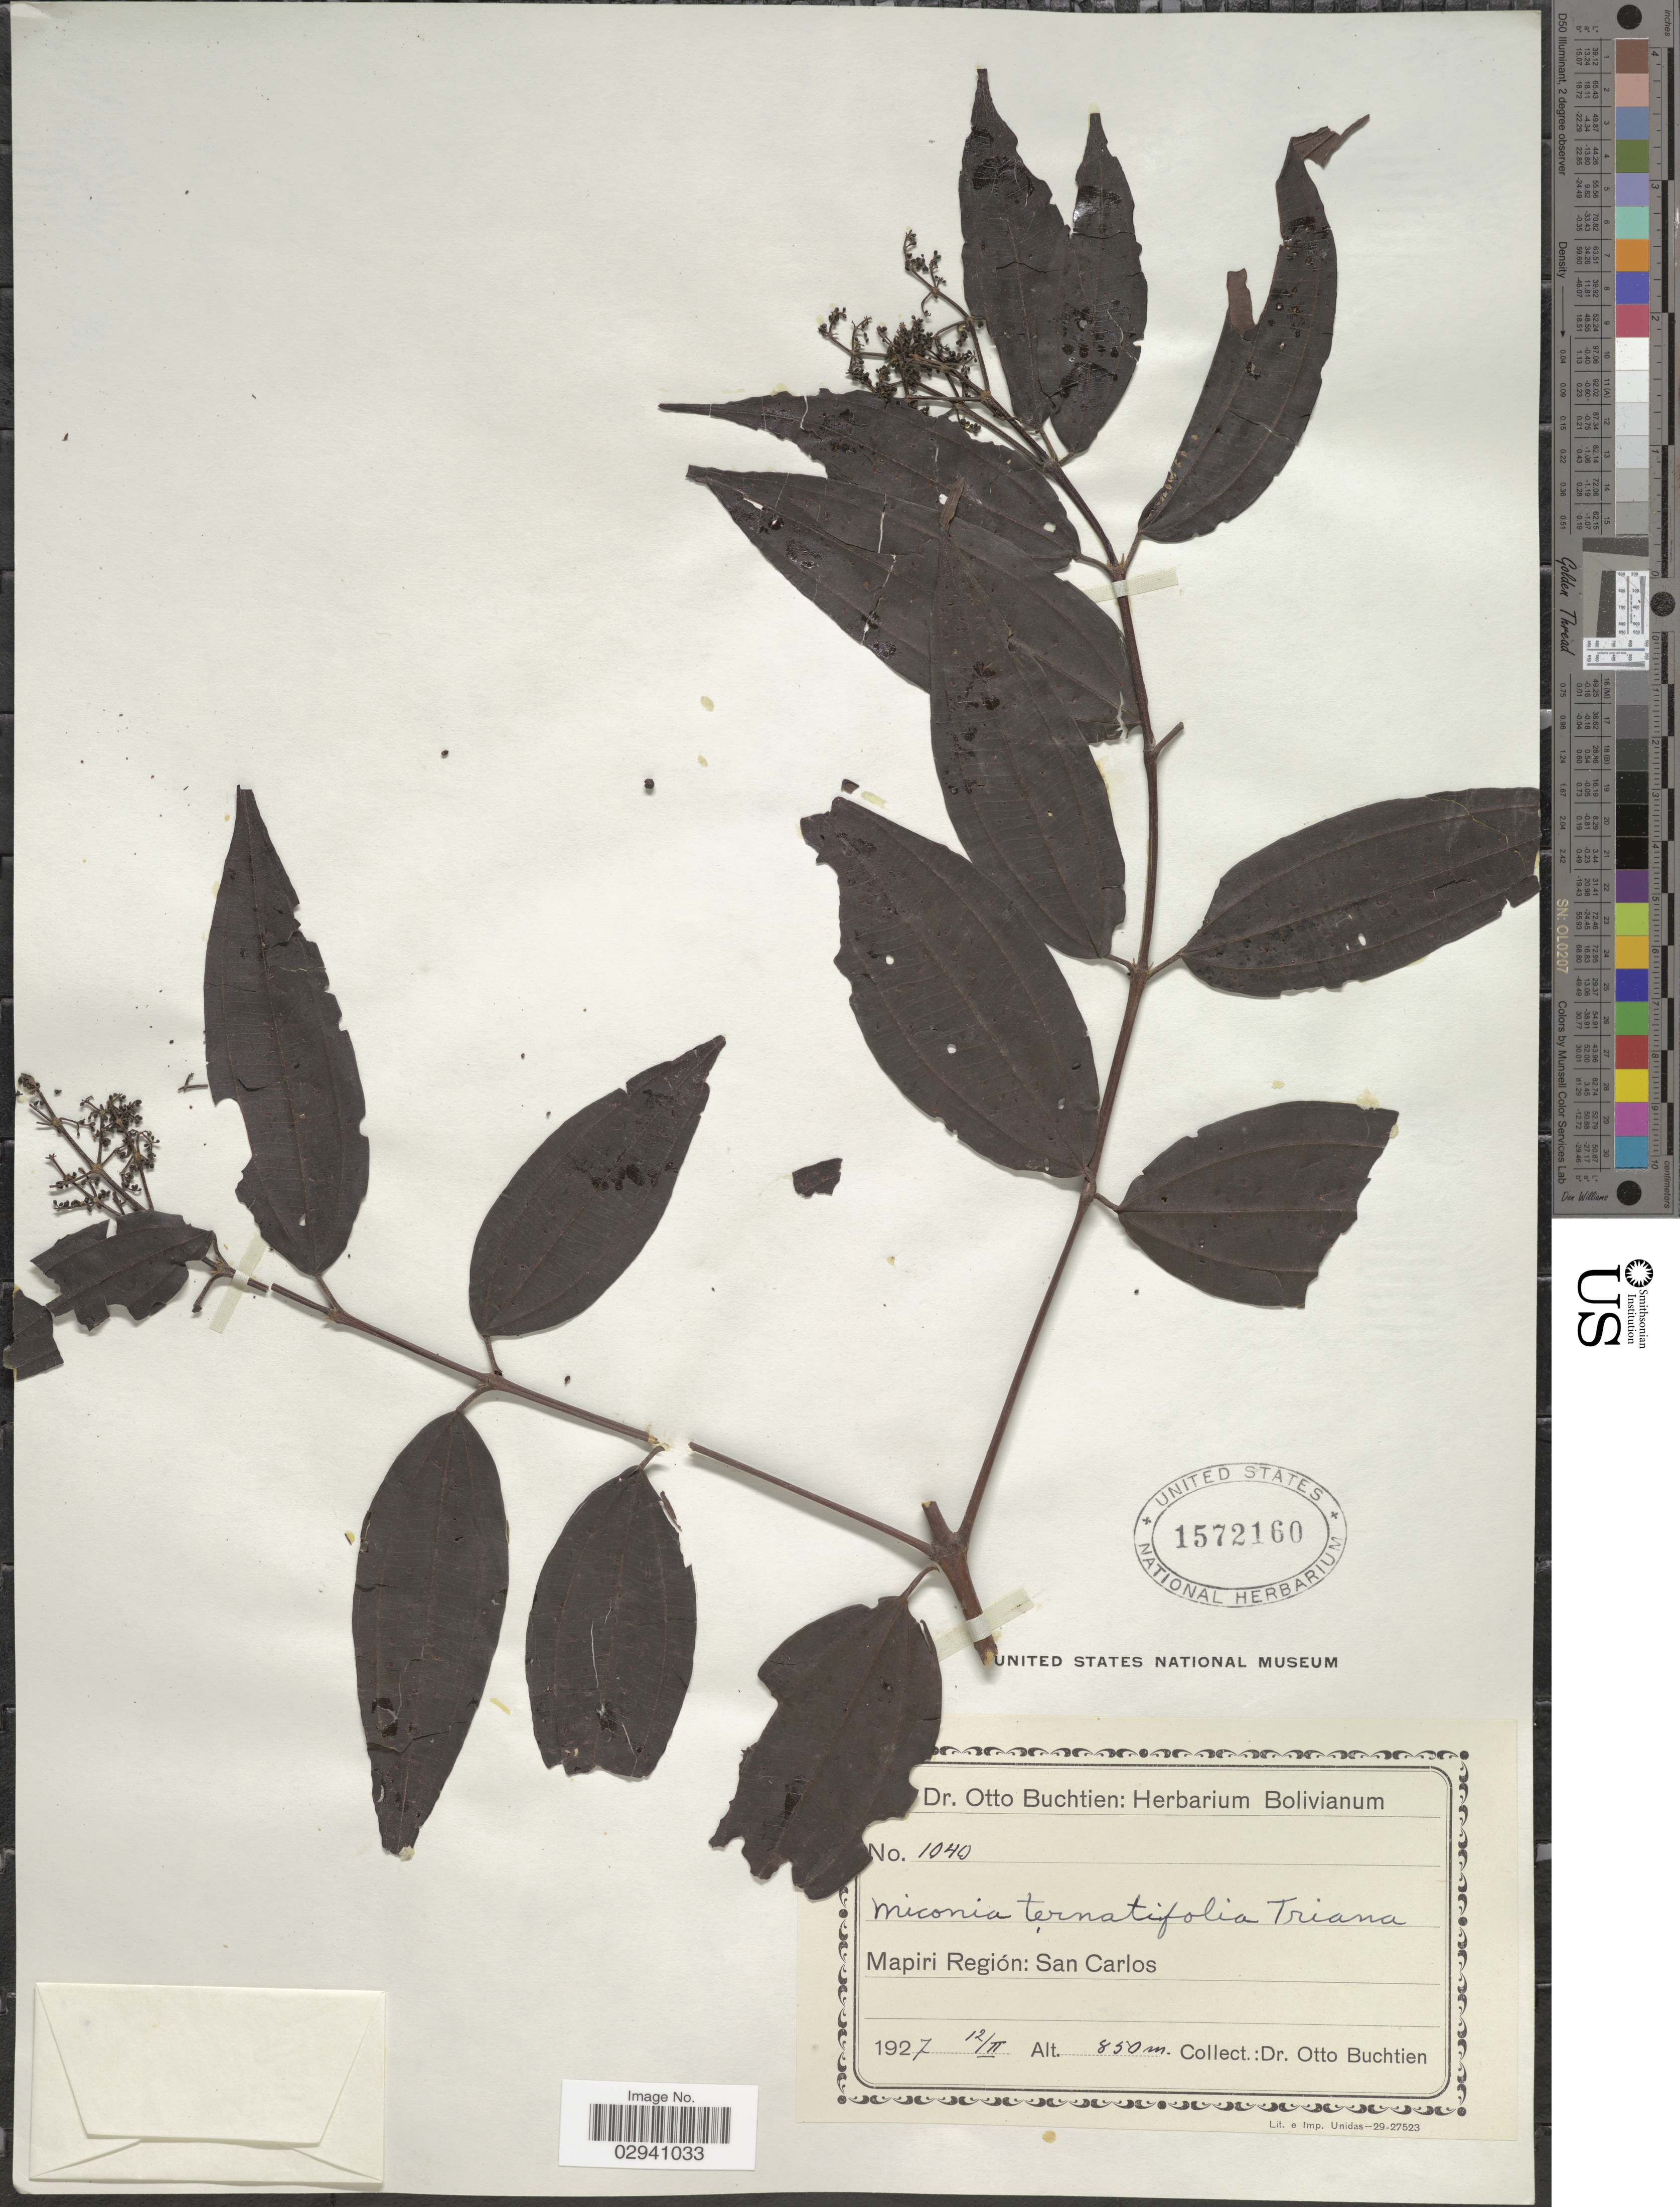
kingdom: Plantae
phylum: Tracheophyta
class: Magnoliopsida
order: Myrtales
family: Melastomataceae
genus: Miconia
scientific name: Miconia minutiflora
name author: (Bonpl.) DC.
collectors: O. Buchtien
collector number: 1040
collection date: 1927-02-12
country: Bolivia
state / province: La Paz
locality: Mapiri Región: San Carlos.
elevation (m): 850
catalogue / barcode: US 1572160